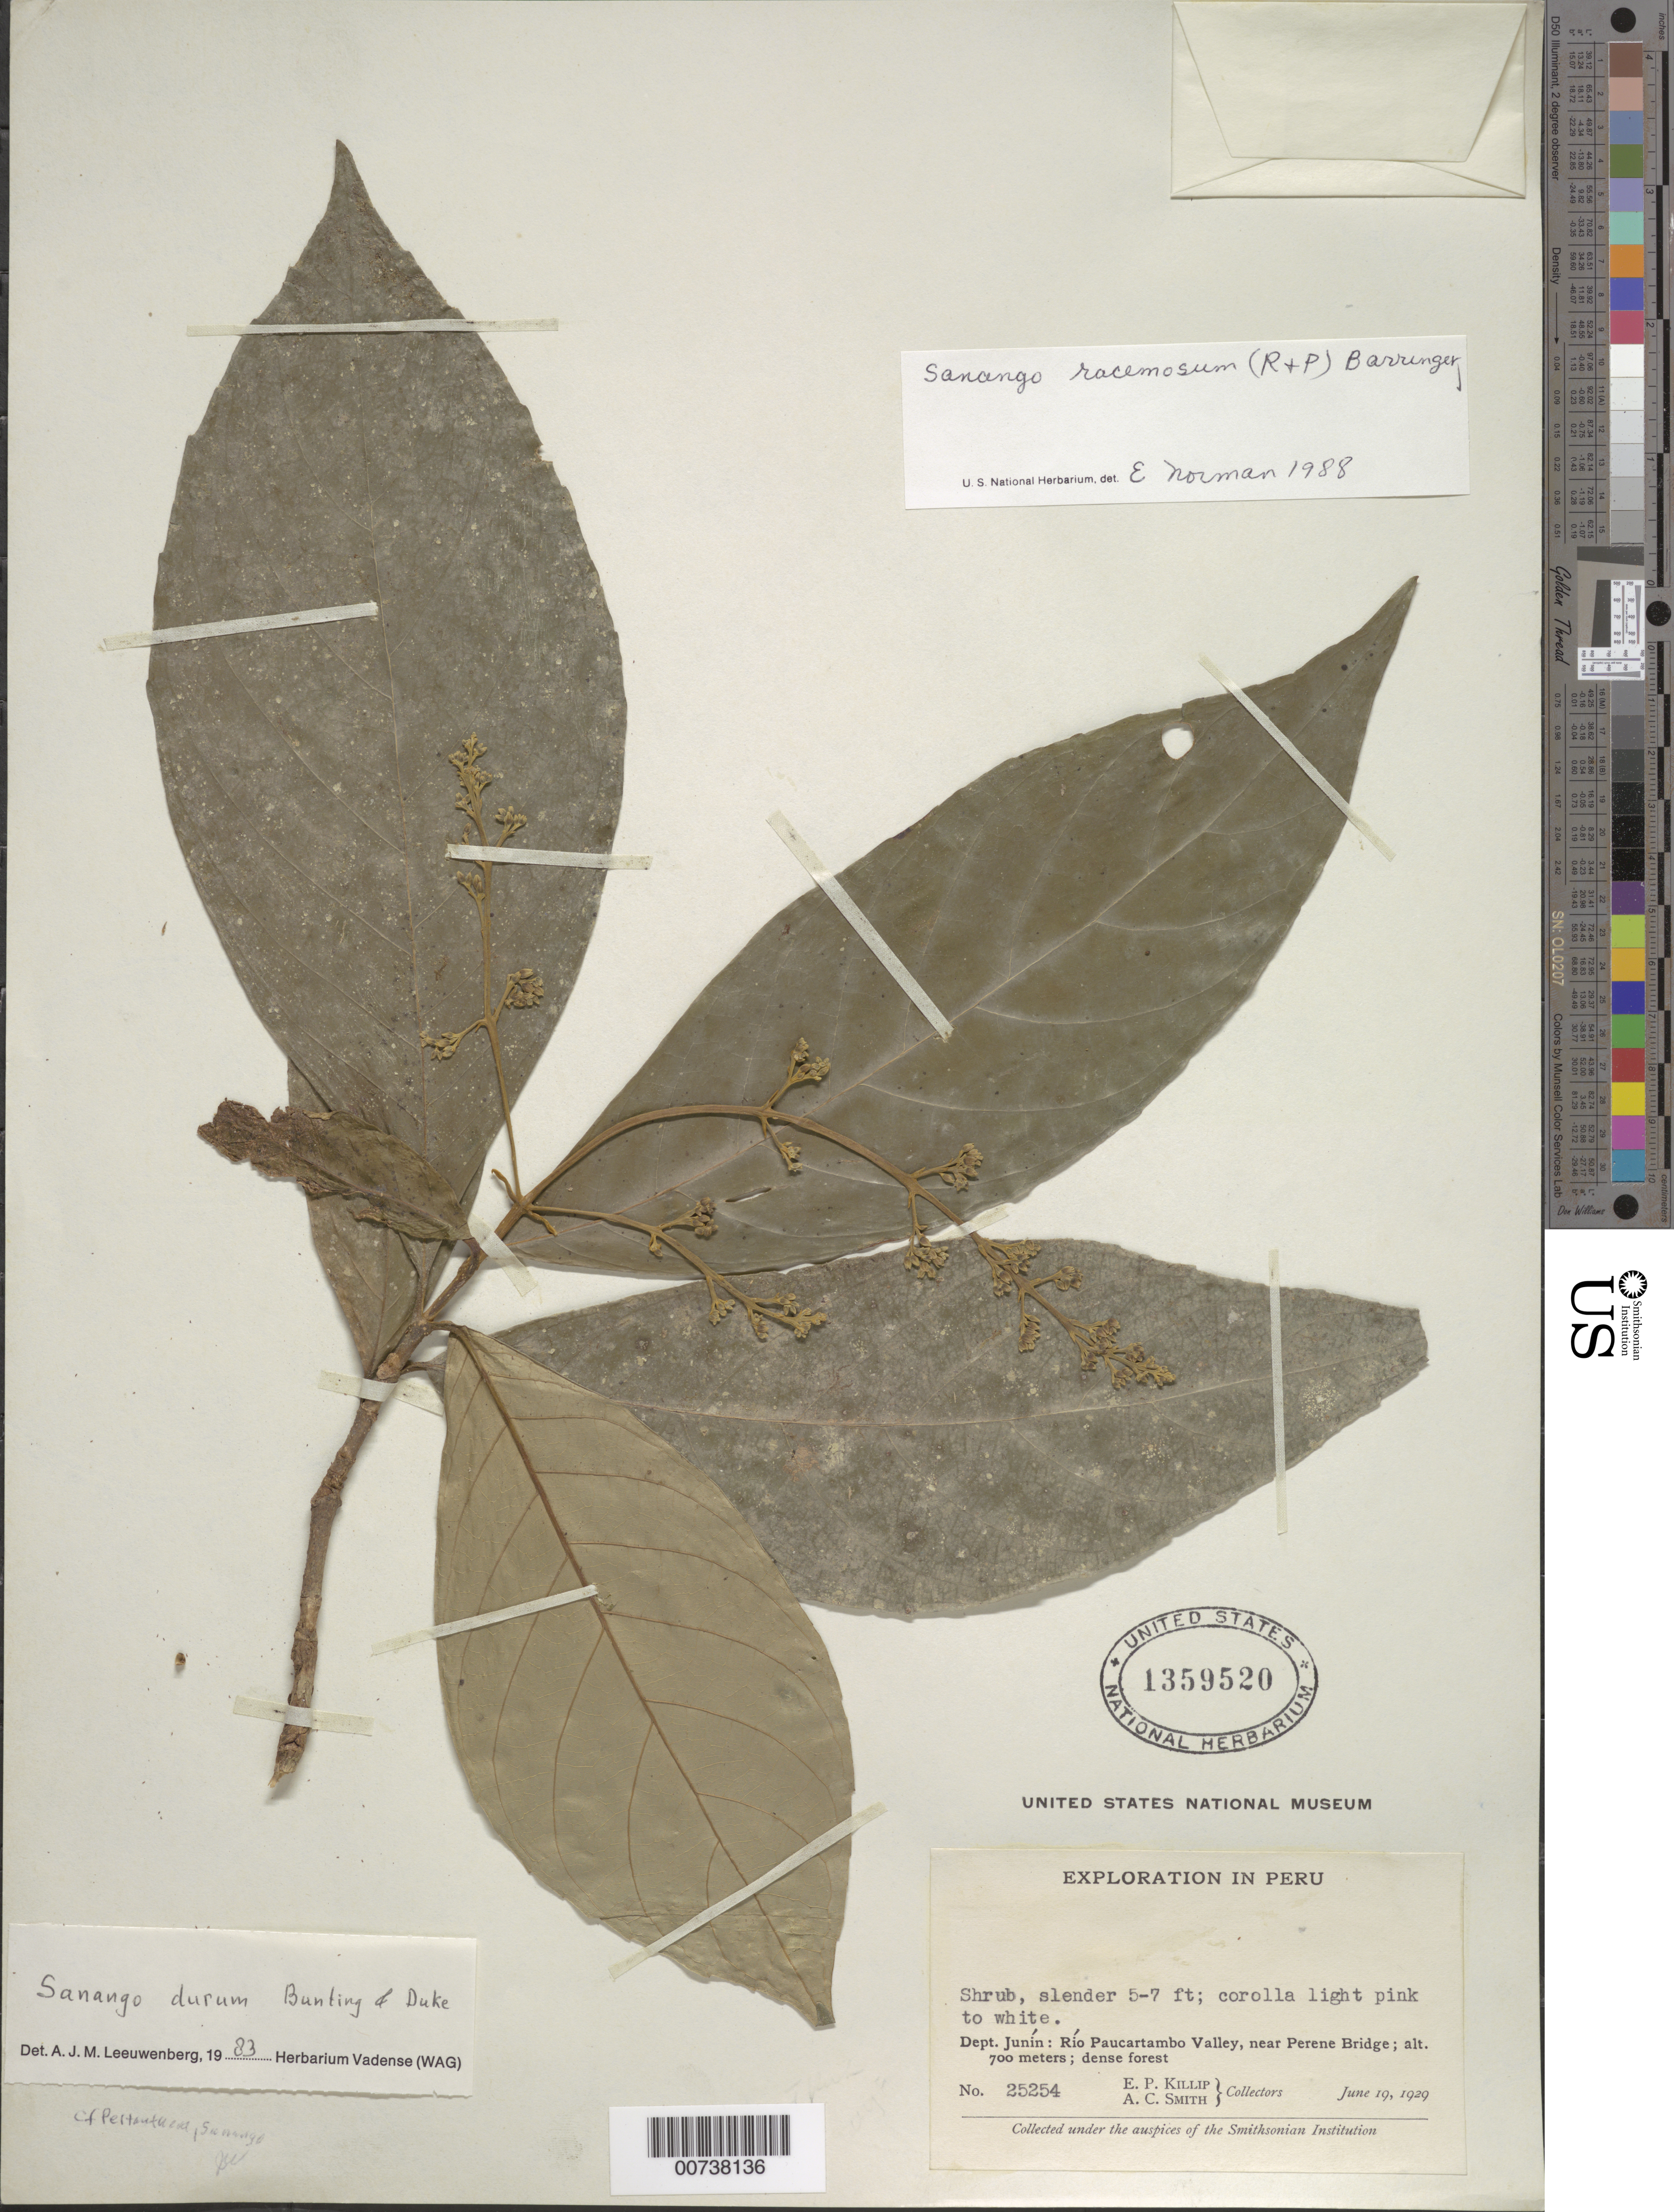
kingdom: Plantae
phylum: Tracheophyta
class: Magnoliopsida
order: Lamiales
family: Gesneriaceae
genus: Sanango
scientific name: Sanango racemosum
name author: (Ruiz & Pav.) Barringer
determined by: Norman, E.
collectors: E. P. Killip & A. C. Smith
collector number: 25254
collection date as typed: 19 Jun 1929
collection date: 1929-06-19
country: Peru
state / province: Junín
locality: Río Paucartambo Valley, near Perene Bridge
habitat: Dense forest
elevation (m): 700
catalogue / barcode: US 1359520